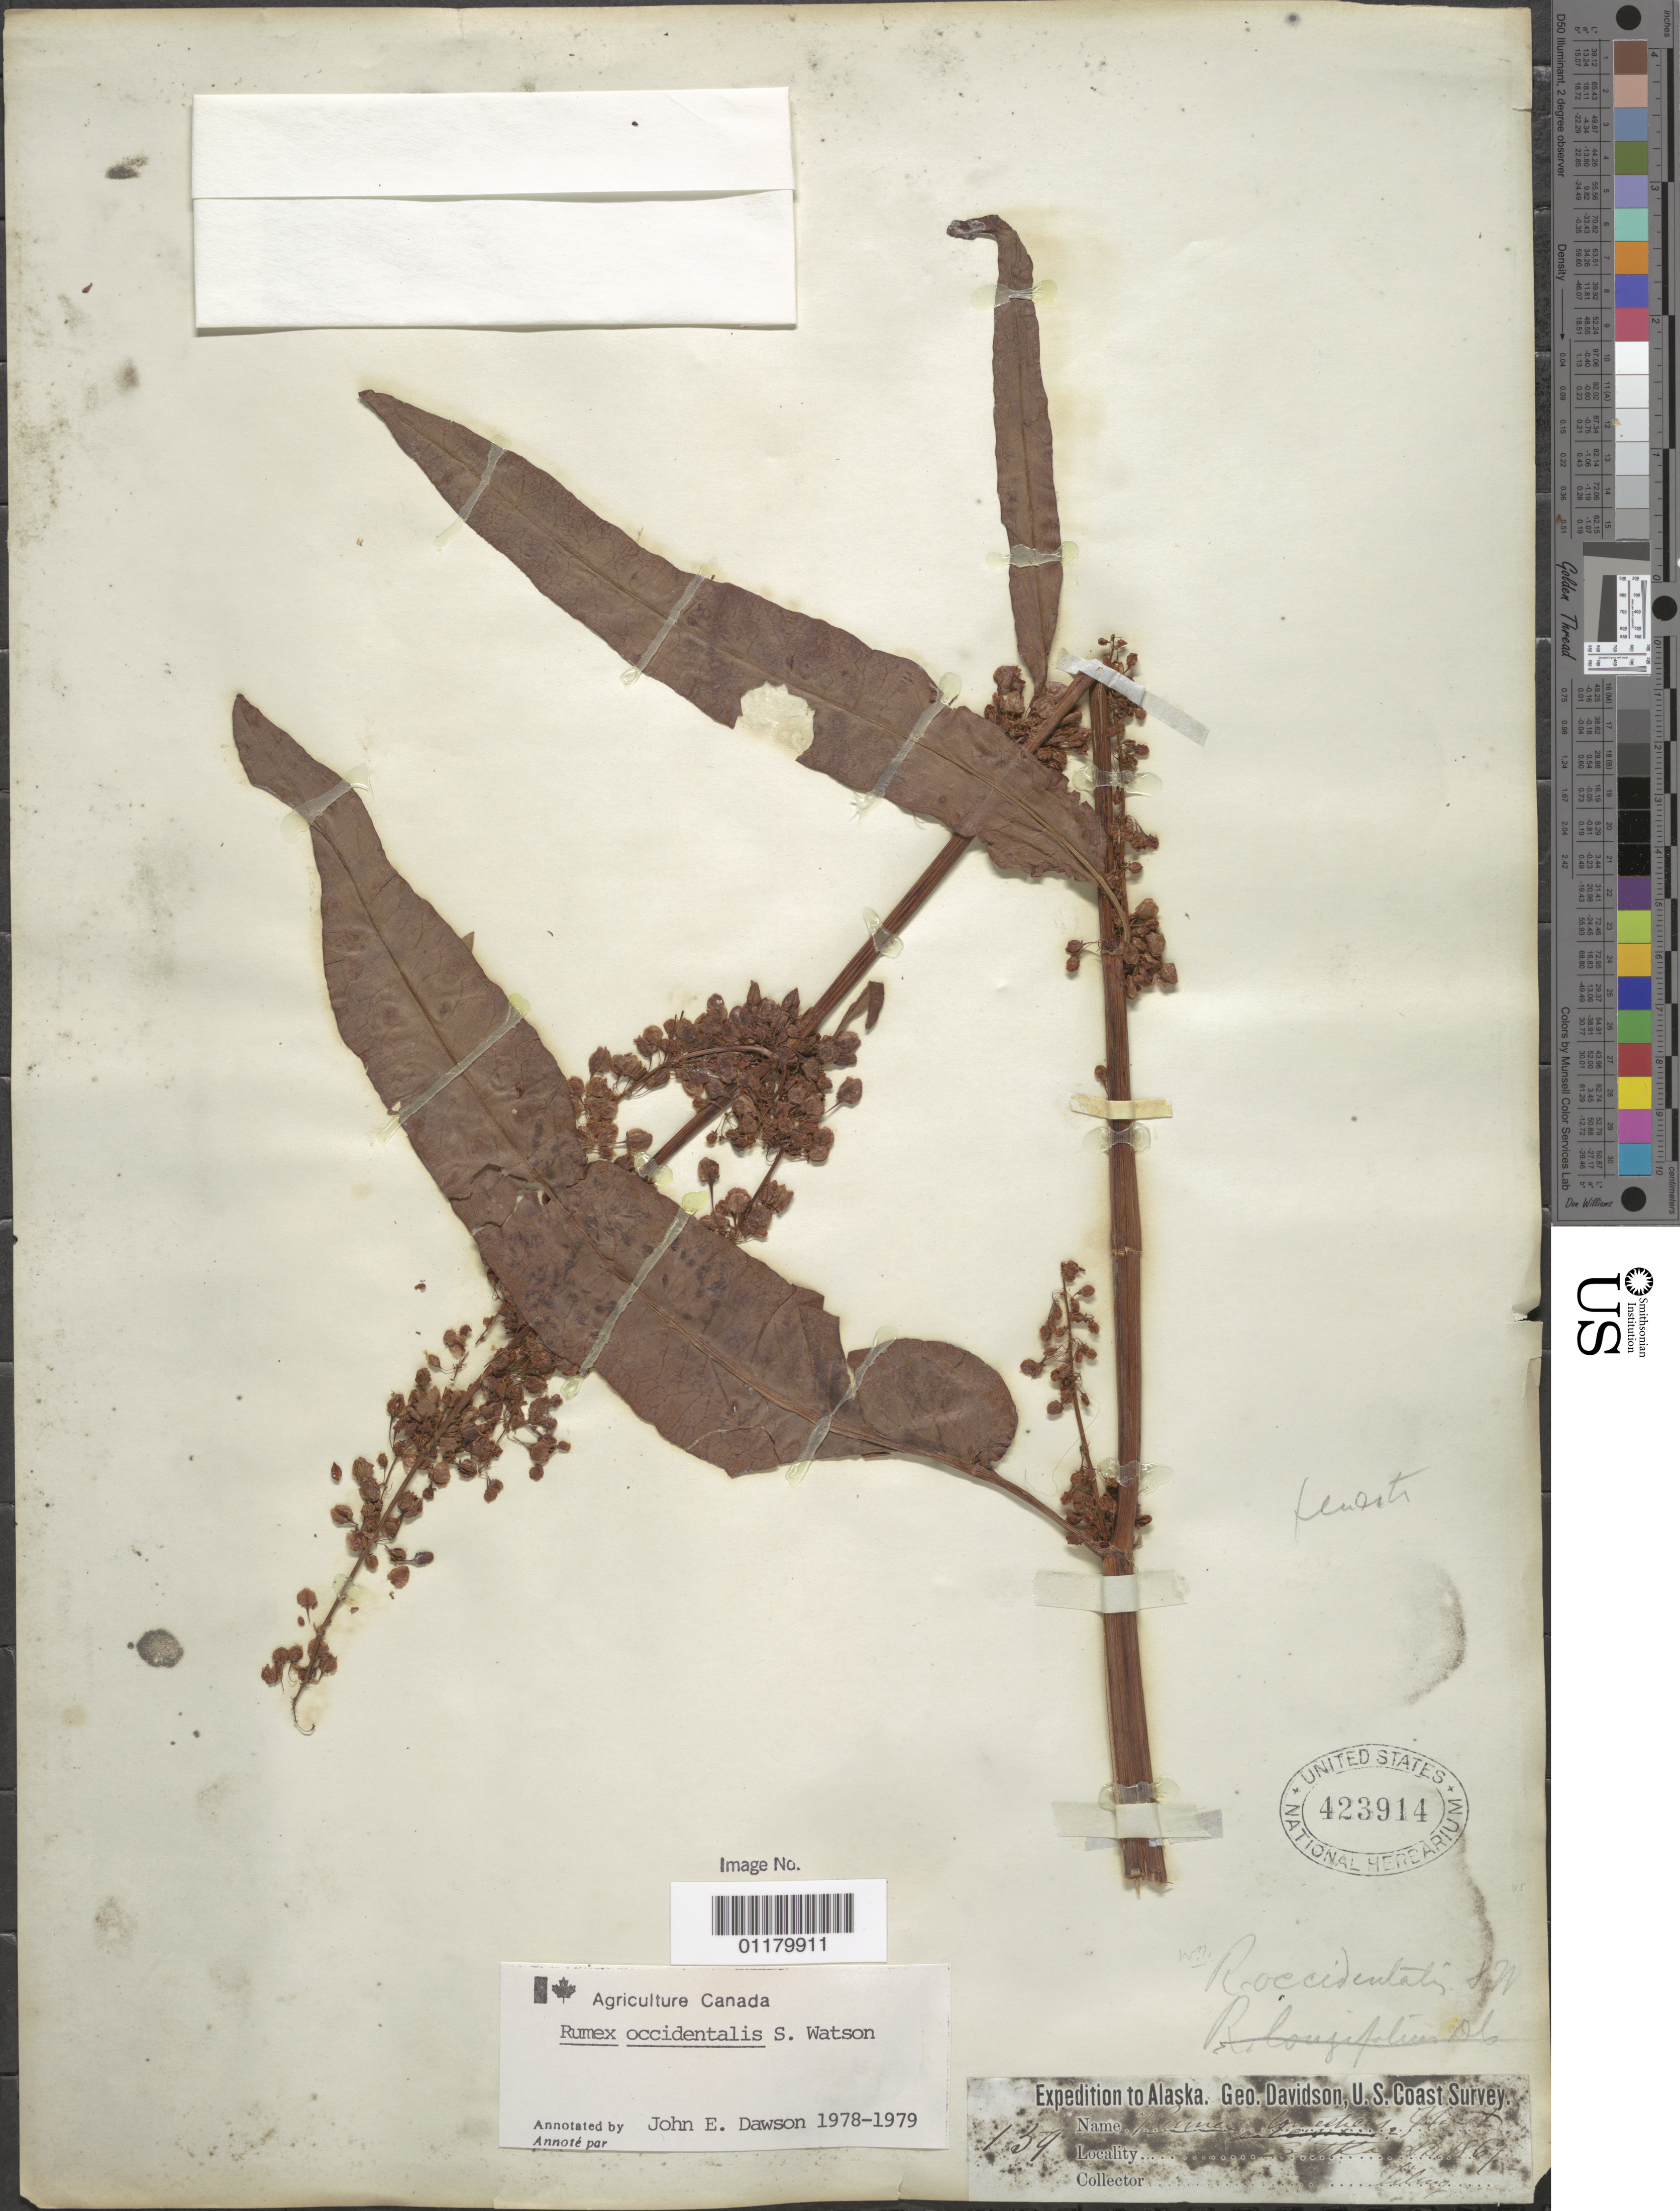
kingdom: Plantae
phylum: Tracheophyta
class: Magnoliopsida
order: Caryophyllales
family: Polygonaceae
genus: Rumex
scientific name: Rumex occidentalis var. occidentalis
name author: S. Watson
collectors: H .S. T. Tiling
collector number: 159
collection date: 1867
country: United States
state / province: Alaska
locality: Sitka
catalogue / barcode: US 423914